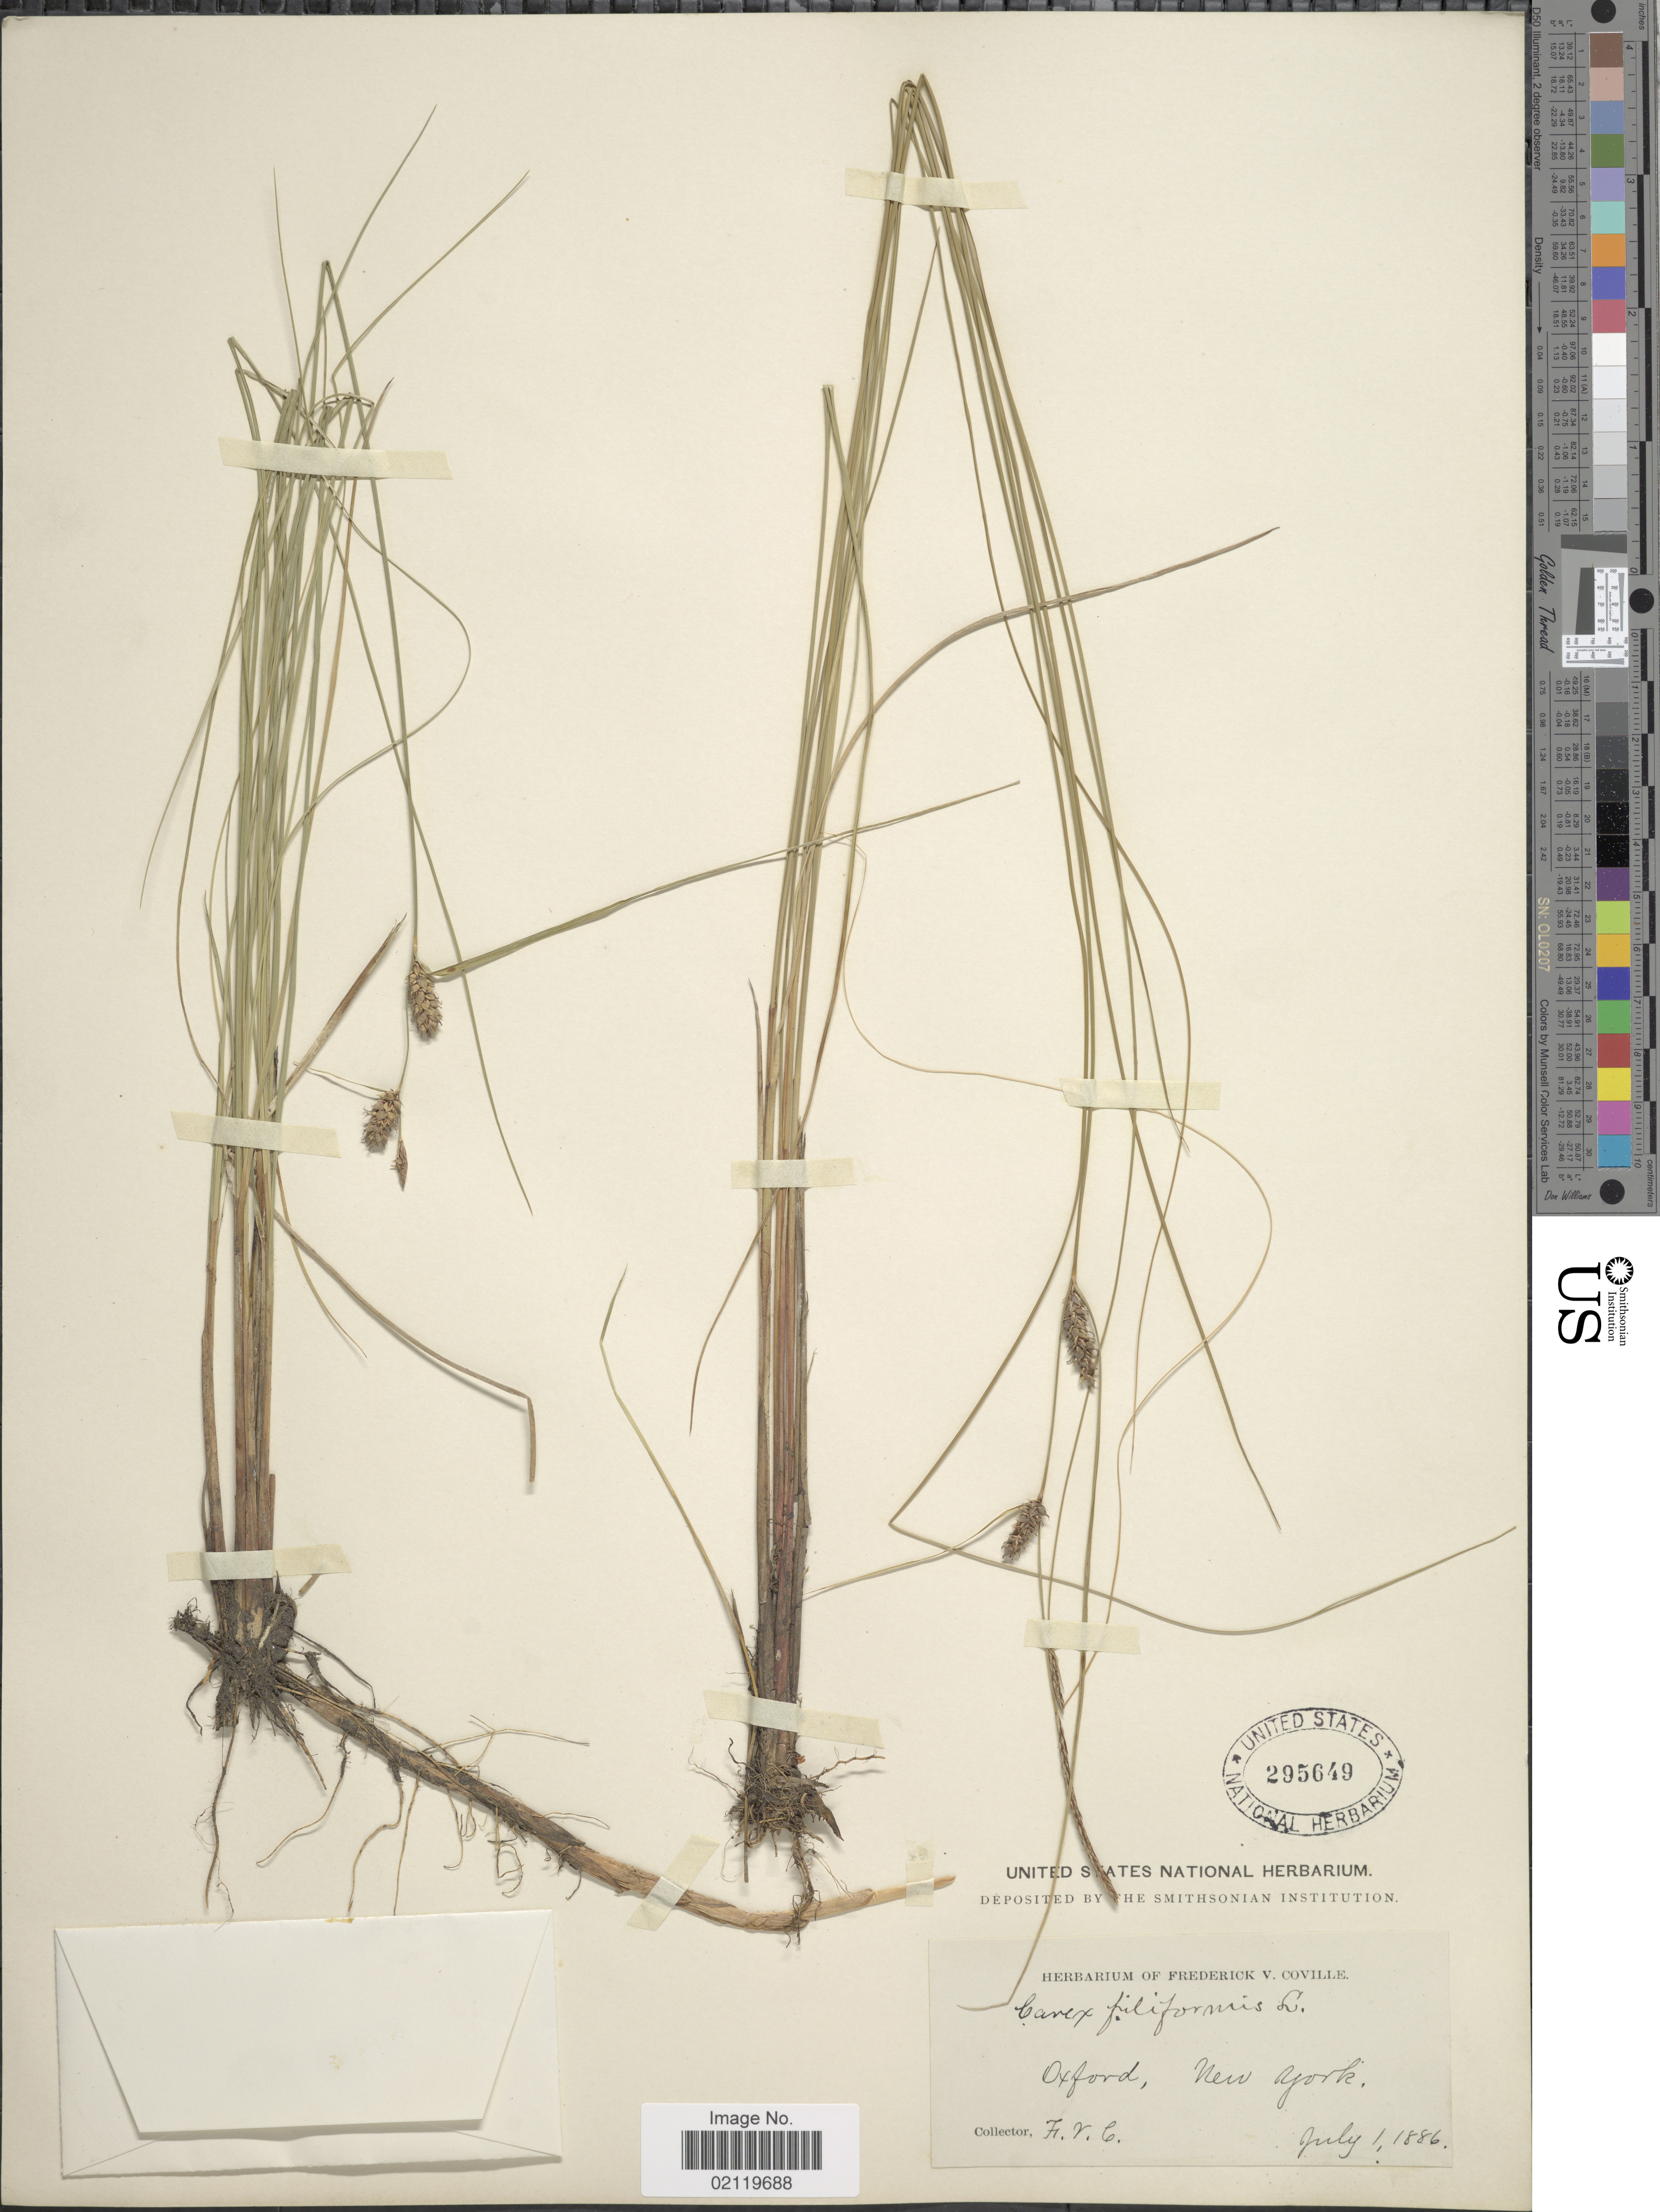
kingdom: Plantae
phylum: Tracheophyta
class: Liliopsida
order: Poales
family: Cyperaceae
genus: Carex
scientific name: Carex lasiocarpa var. americana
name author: Fernald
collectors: F. V. Coville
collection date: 1886-07-01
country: United States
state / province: New York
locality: Oxford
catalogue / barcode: US 295649